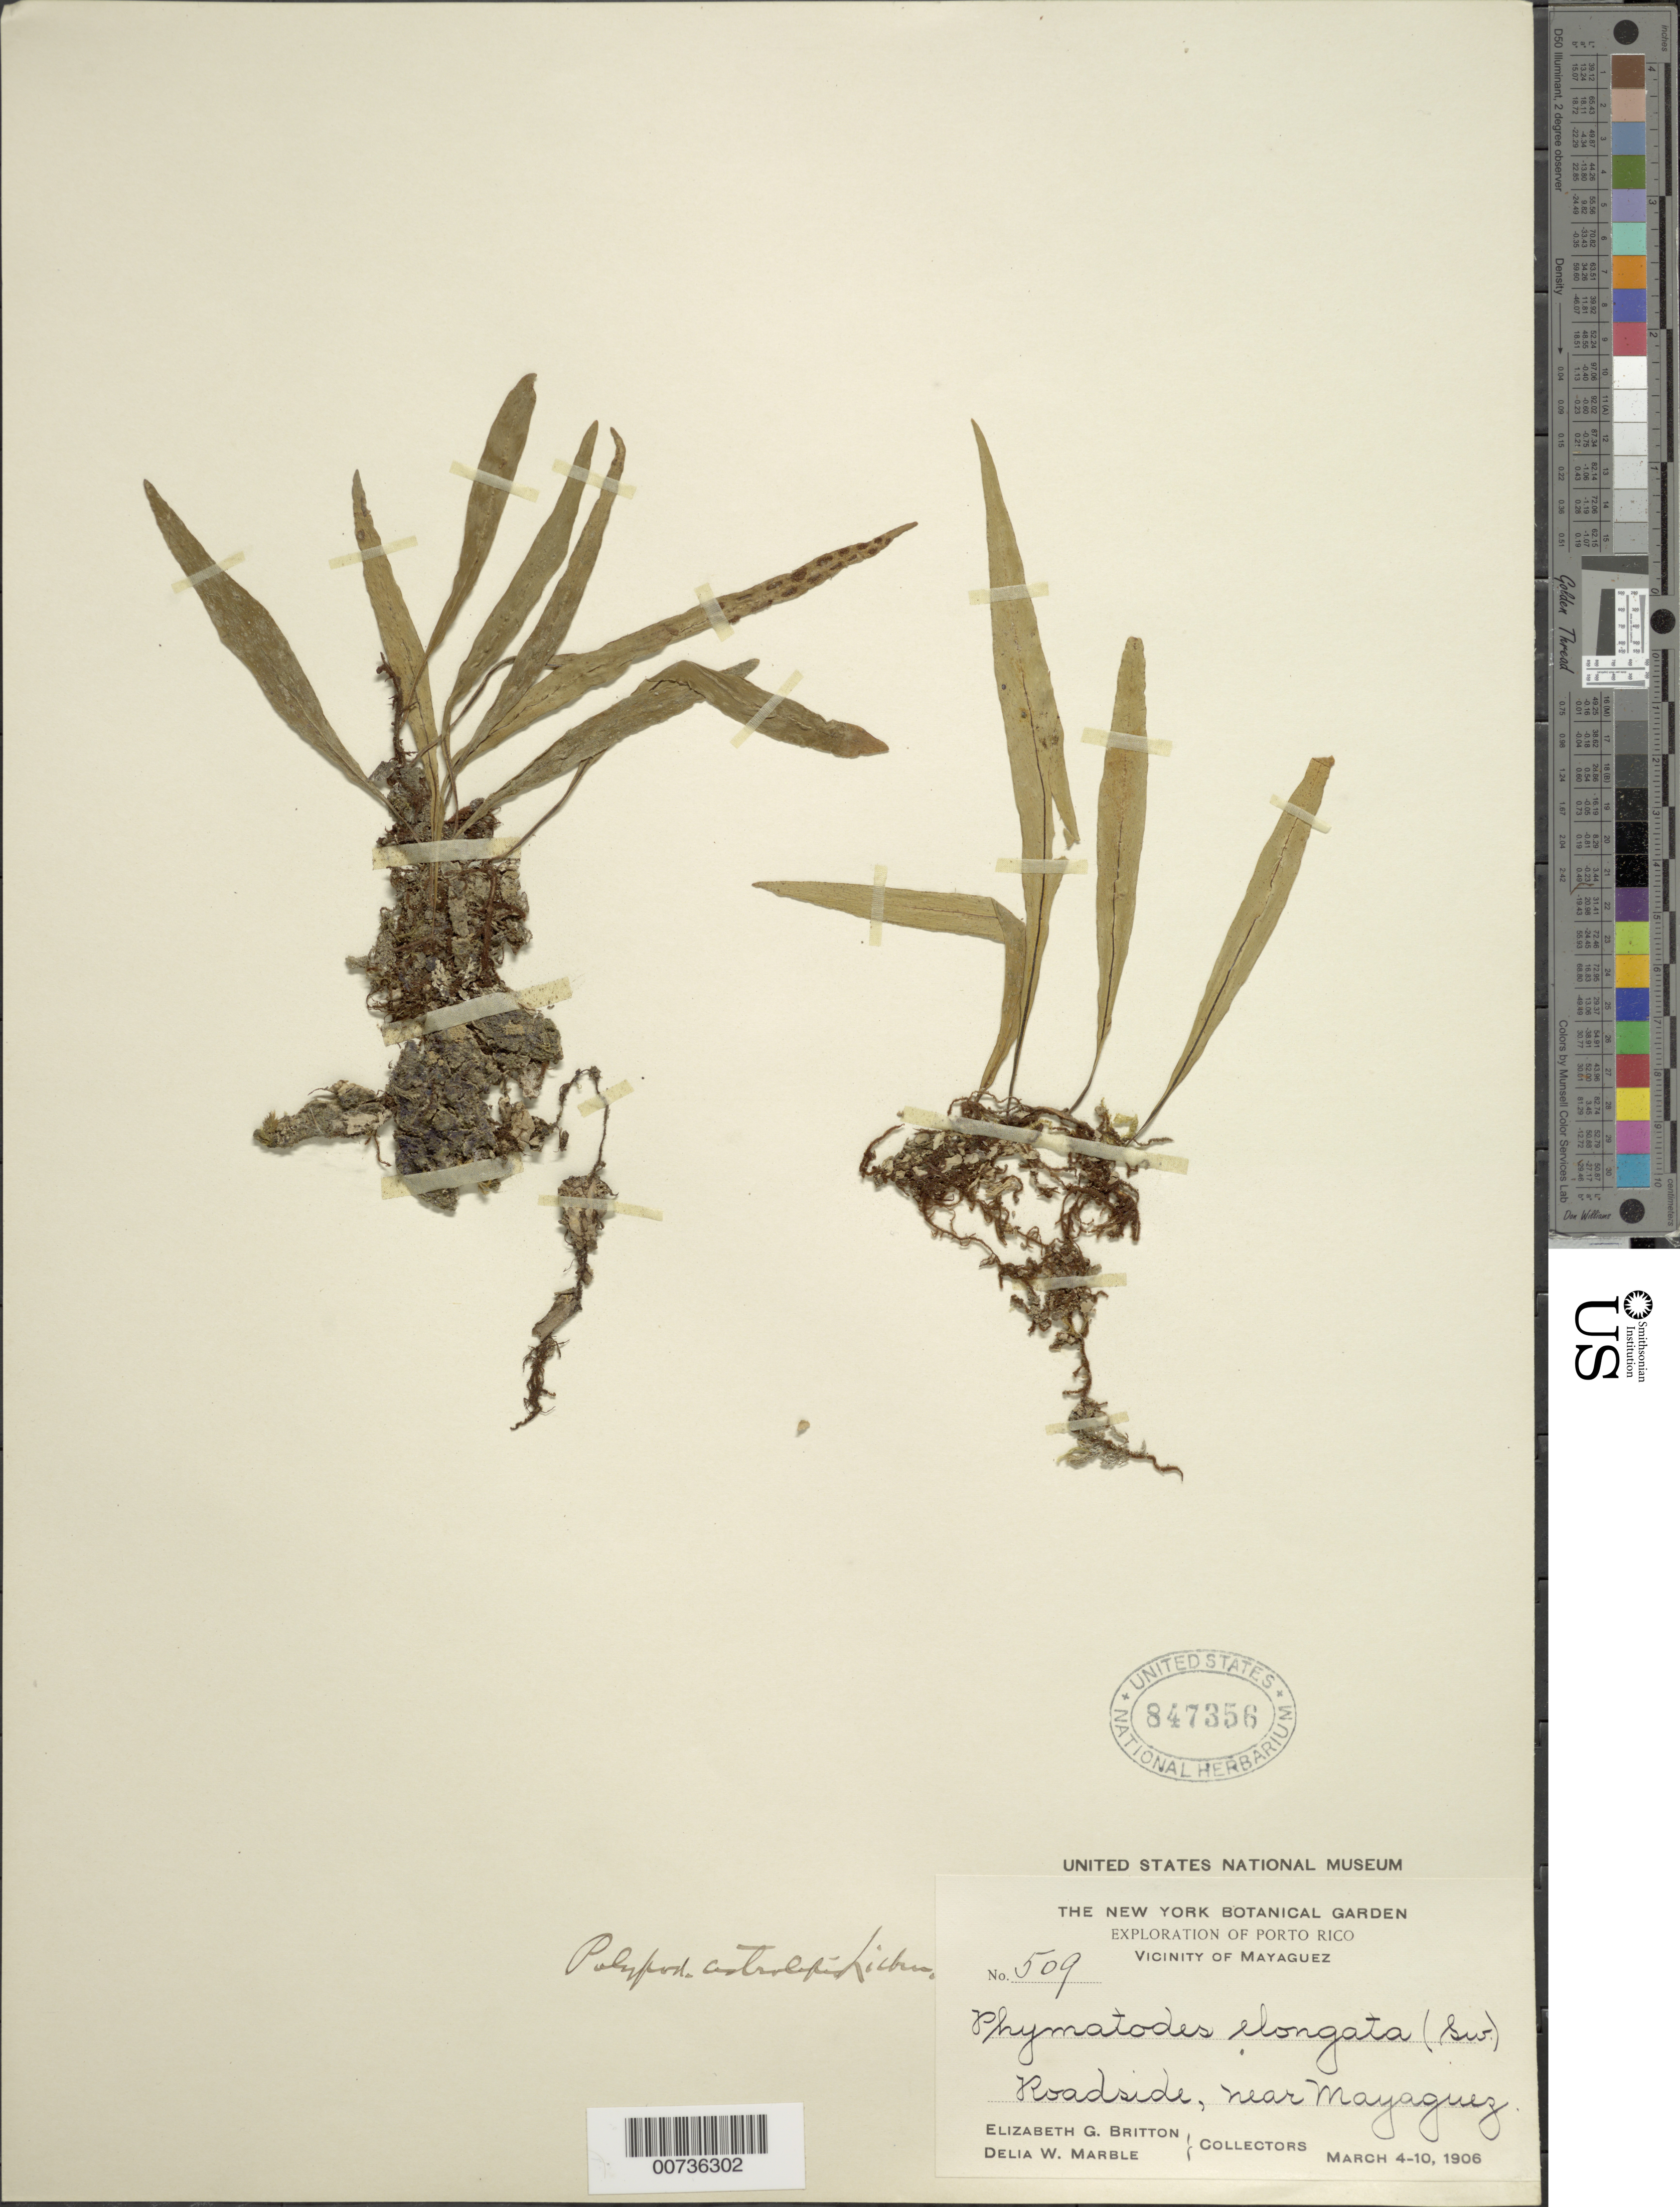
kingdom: Plantae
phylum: Tracheophyta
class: Polypodiopsida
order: Polypodiales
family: Polypodiaceae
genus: Pleopeltis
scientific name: Pleopeltis astrolepis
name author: (Liebm.) E. Fourn.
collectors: E. G. Britton & D. W. Marble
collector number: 509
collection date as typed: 04 Mar 1906 to 10 Mar 1906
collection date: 1906-03-04/1906-03-10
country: U.S. Virgin Islands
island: St. John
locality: Roadside, near Mayaguez (?)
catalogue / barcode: US 847356